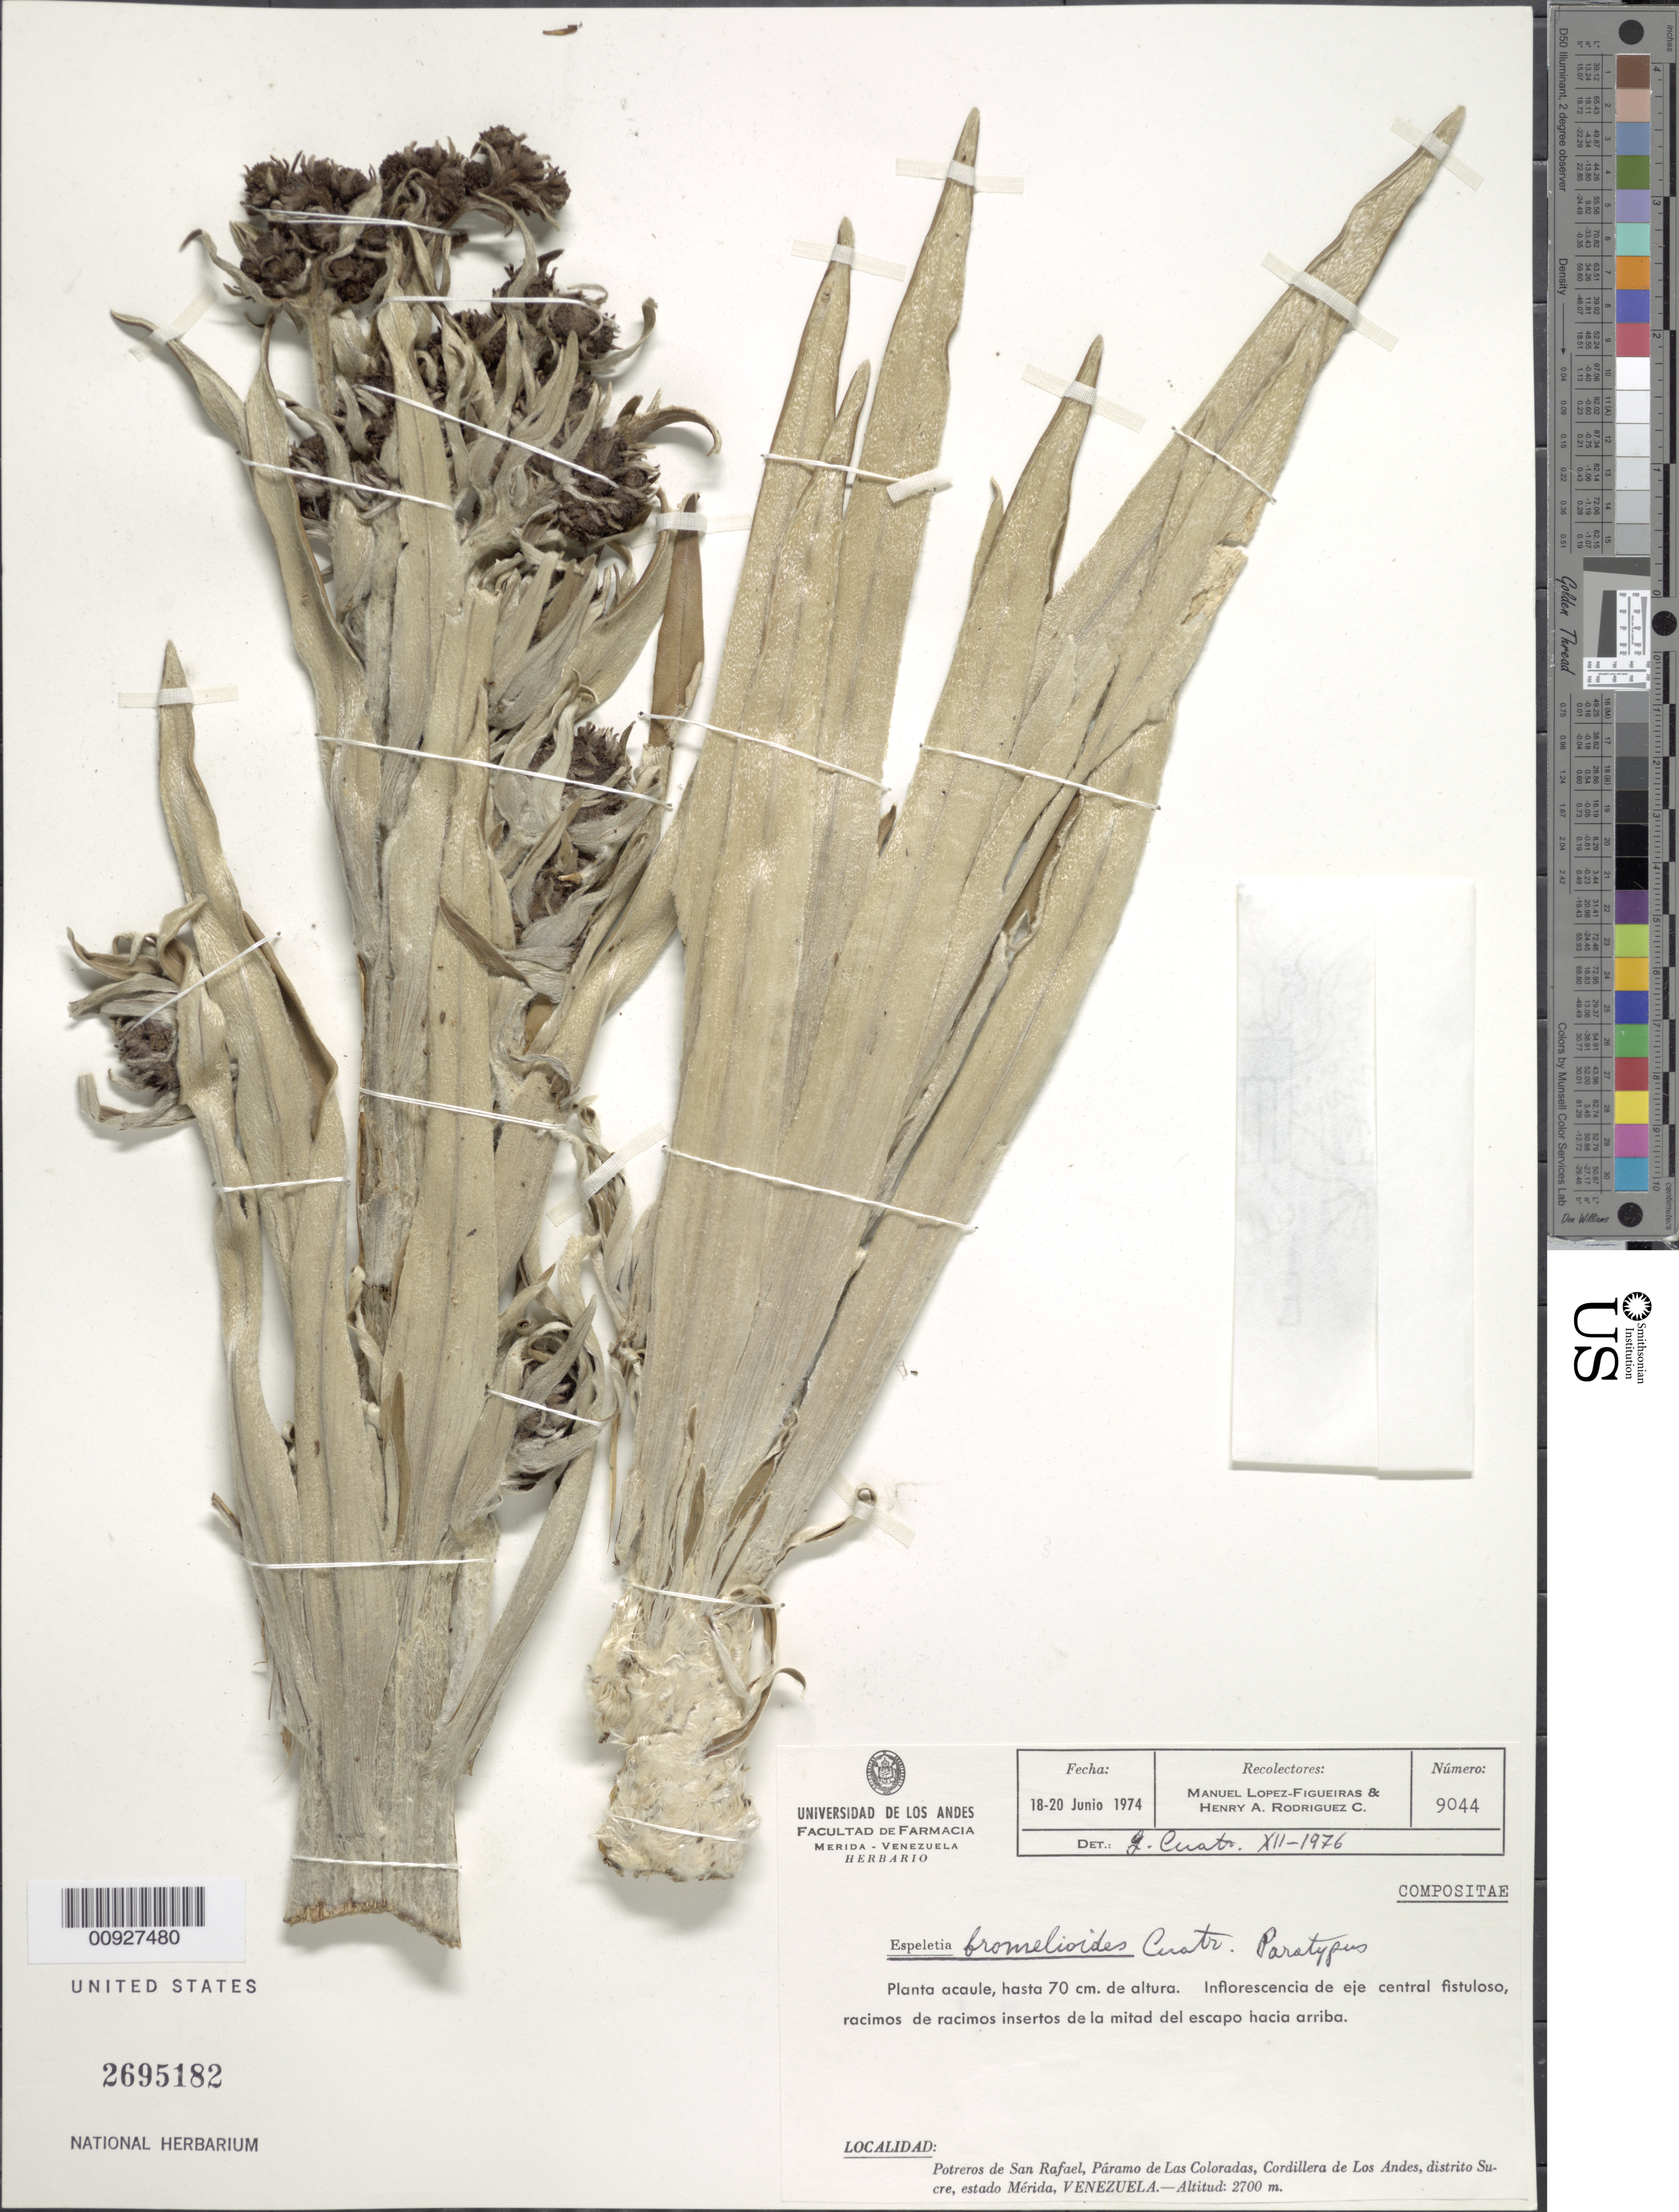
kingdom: Plantae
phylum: Tracheophyta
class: Magnoliopsida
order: Asterales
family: Asteraceae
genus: Ruilopezia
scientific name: Ruilopezia bromelioides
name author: (Cuatrec.) Cuatrec.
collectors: M. López Figueiras & H. A. Rodriguez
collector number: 9044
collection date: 1972-06-20/1974-06-18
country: Venezuela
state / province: Mérida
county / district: Sucre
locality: Páramo de Las Coloradas. Potreros de San Rafael, Páramo de Las Coloradas, Cordillera de los Andes.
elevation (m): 2700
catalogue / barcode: US 2695182